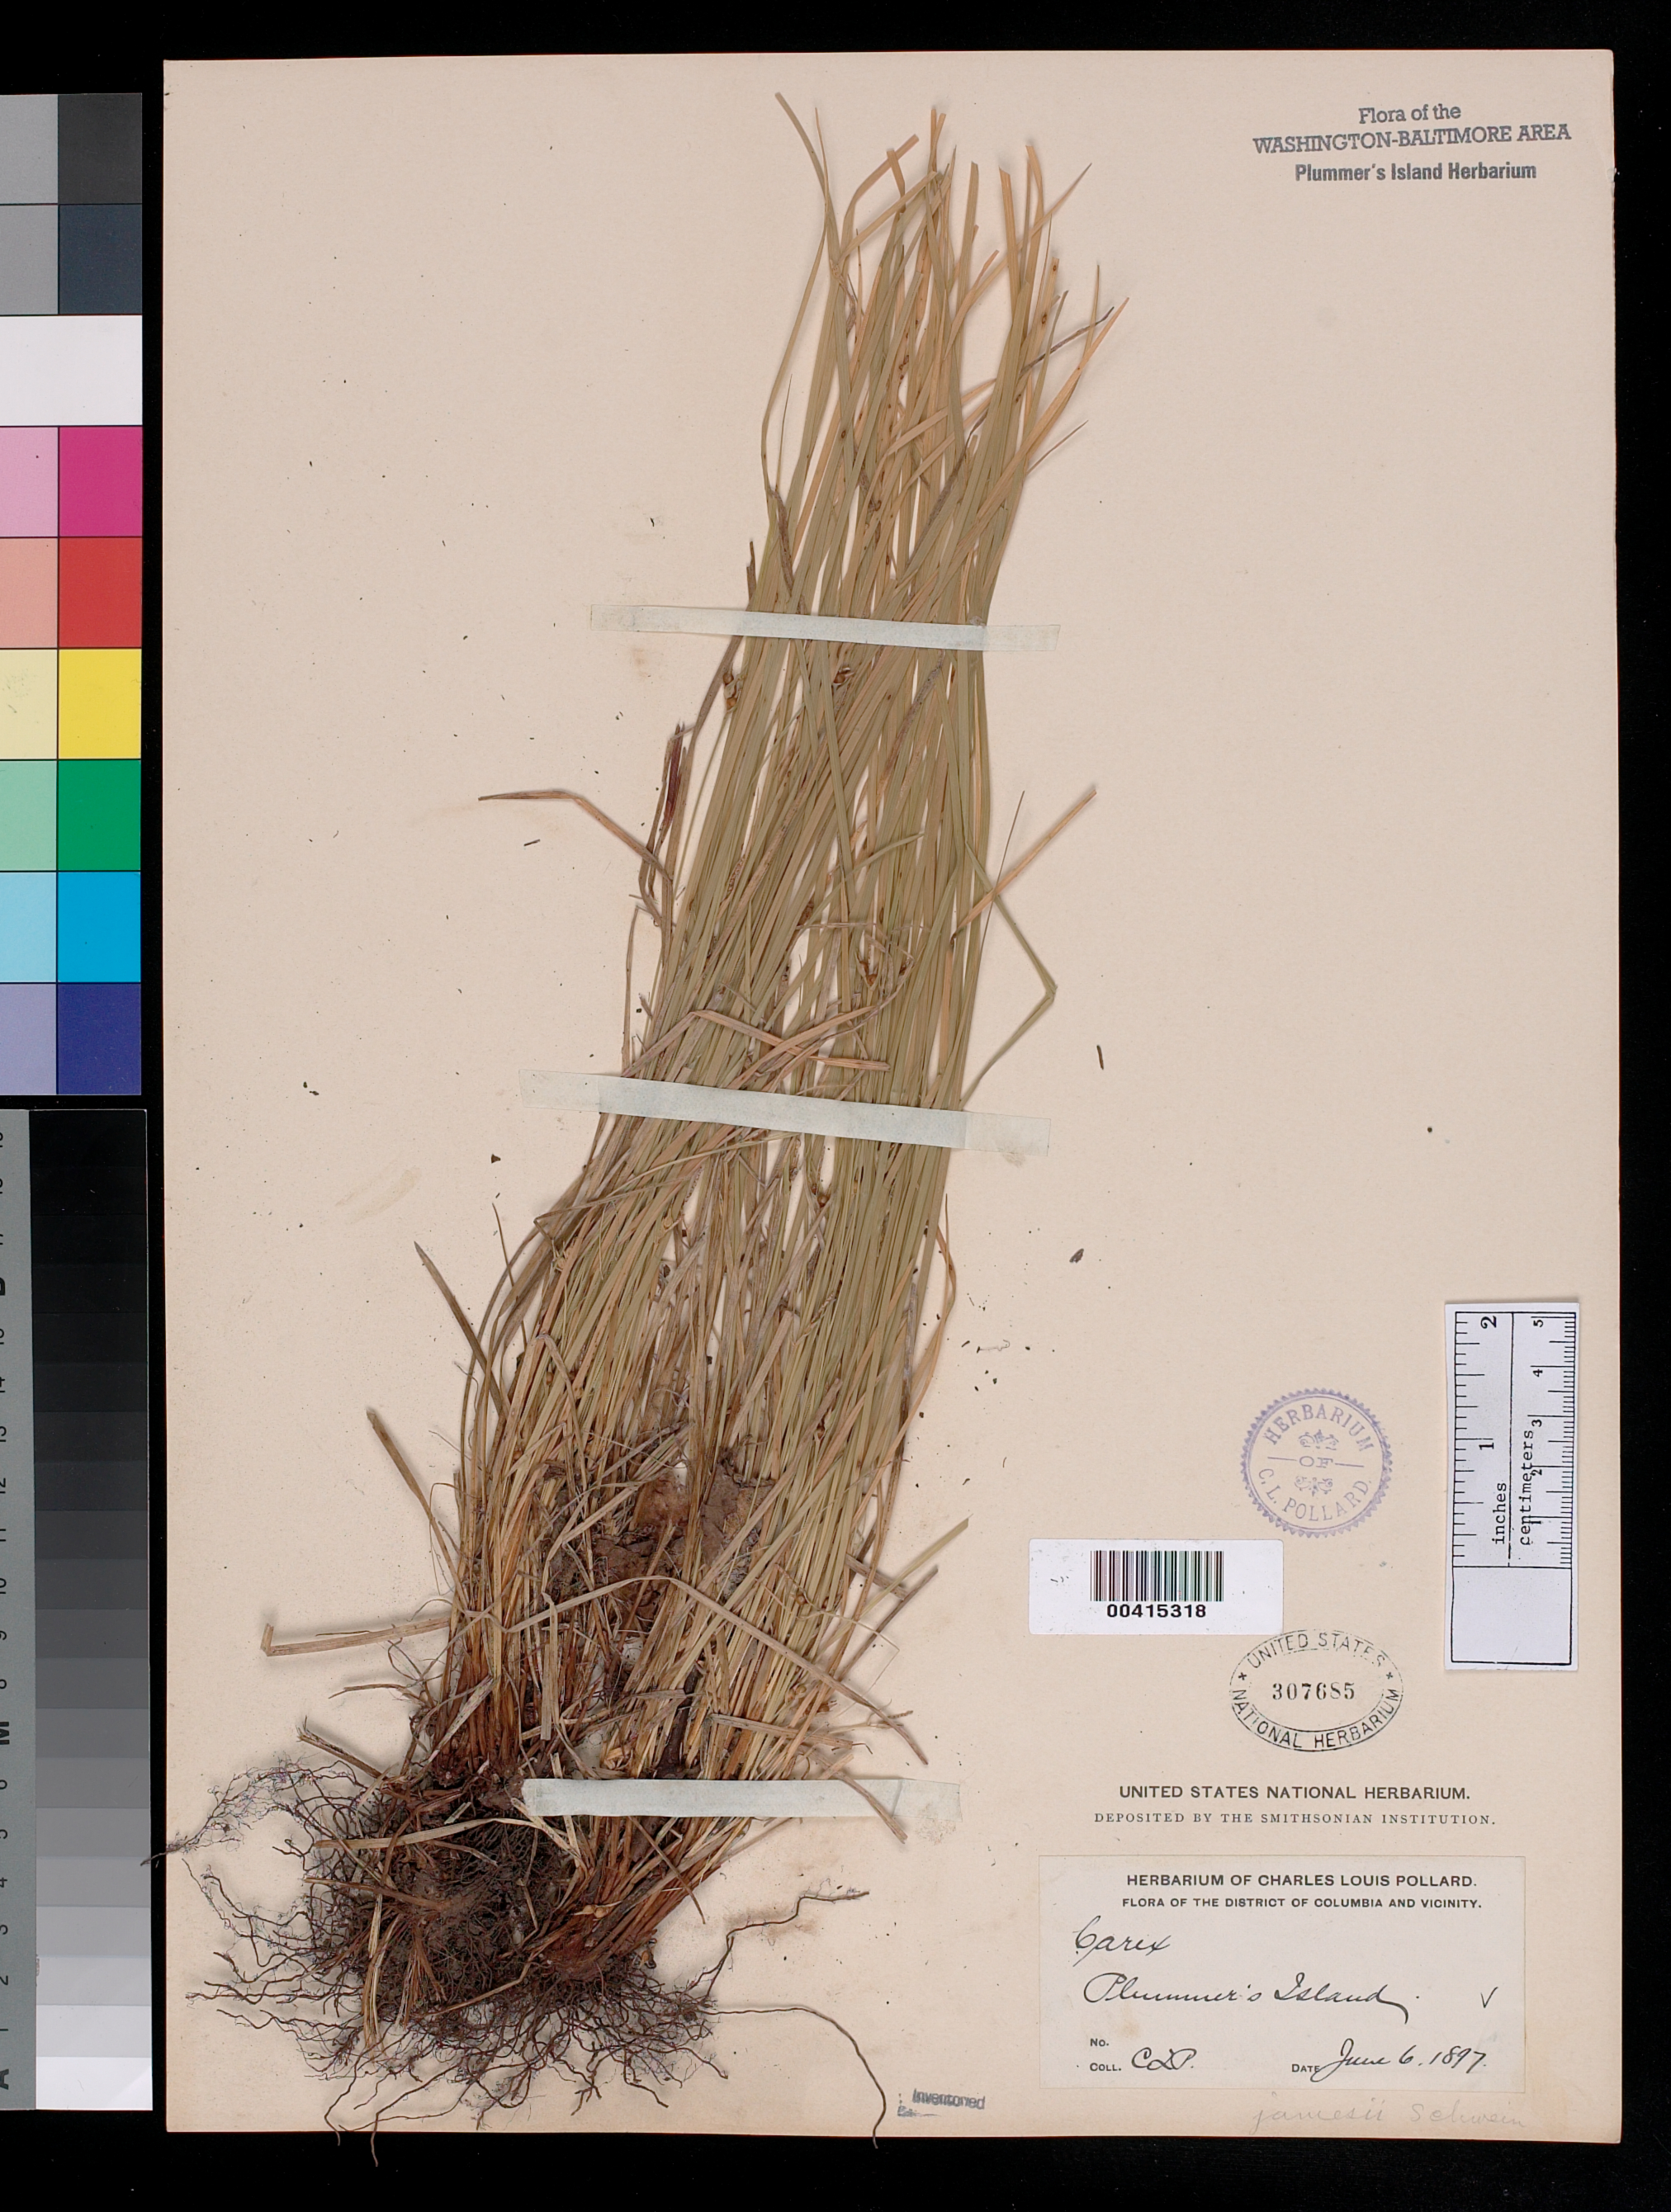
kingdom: Plantae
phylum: Tracheophyta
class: Liliopsida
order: Poales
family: Cyperaceae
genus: Carex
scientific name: Carex jamesii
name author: Schwein.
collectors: C. L. Pollard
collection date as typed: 06 Jun 1897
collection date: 1897-06-06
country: United States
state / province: Maryland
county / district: Montgomery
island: Plummers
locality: Plummer's Island Plummers Island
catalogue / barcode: US 307685